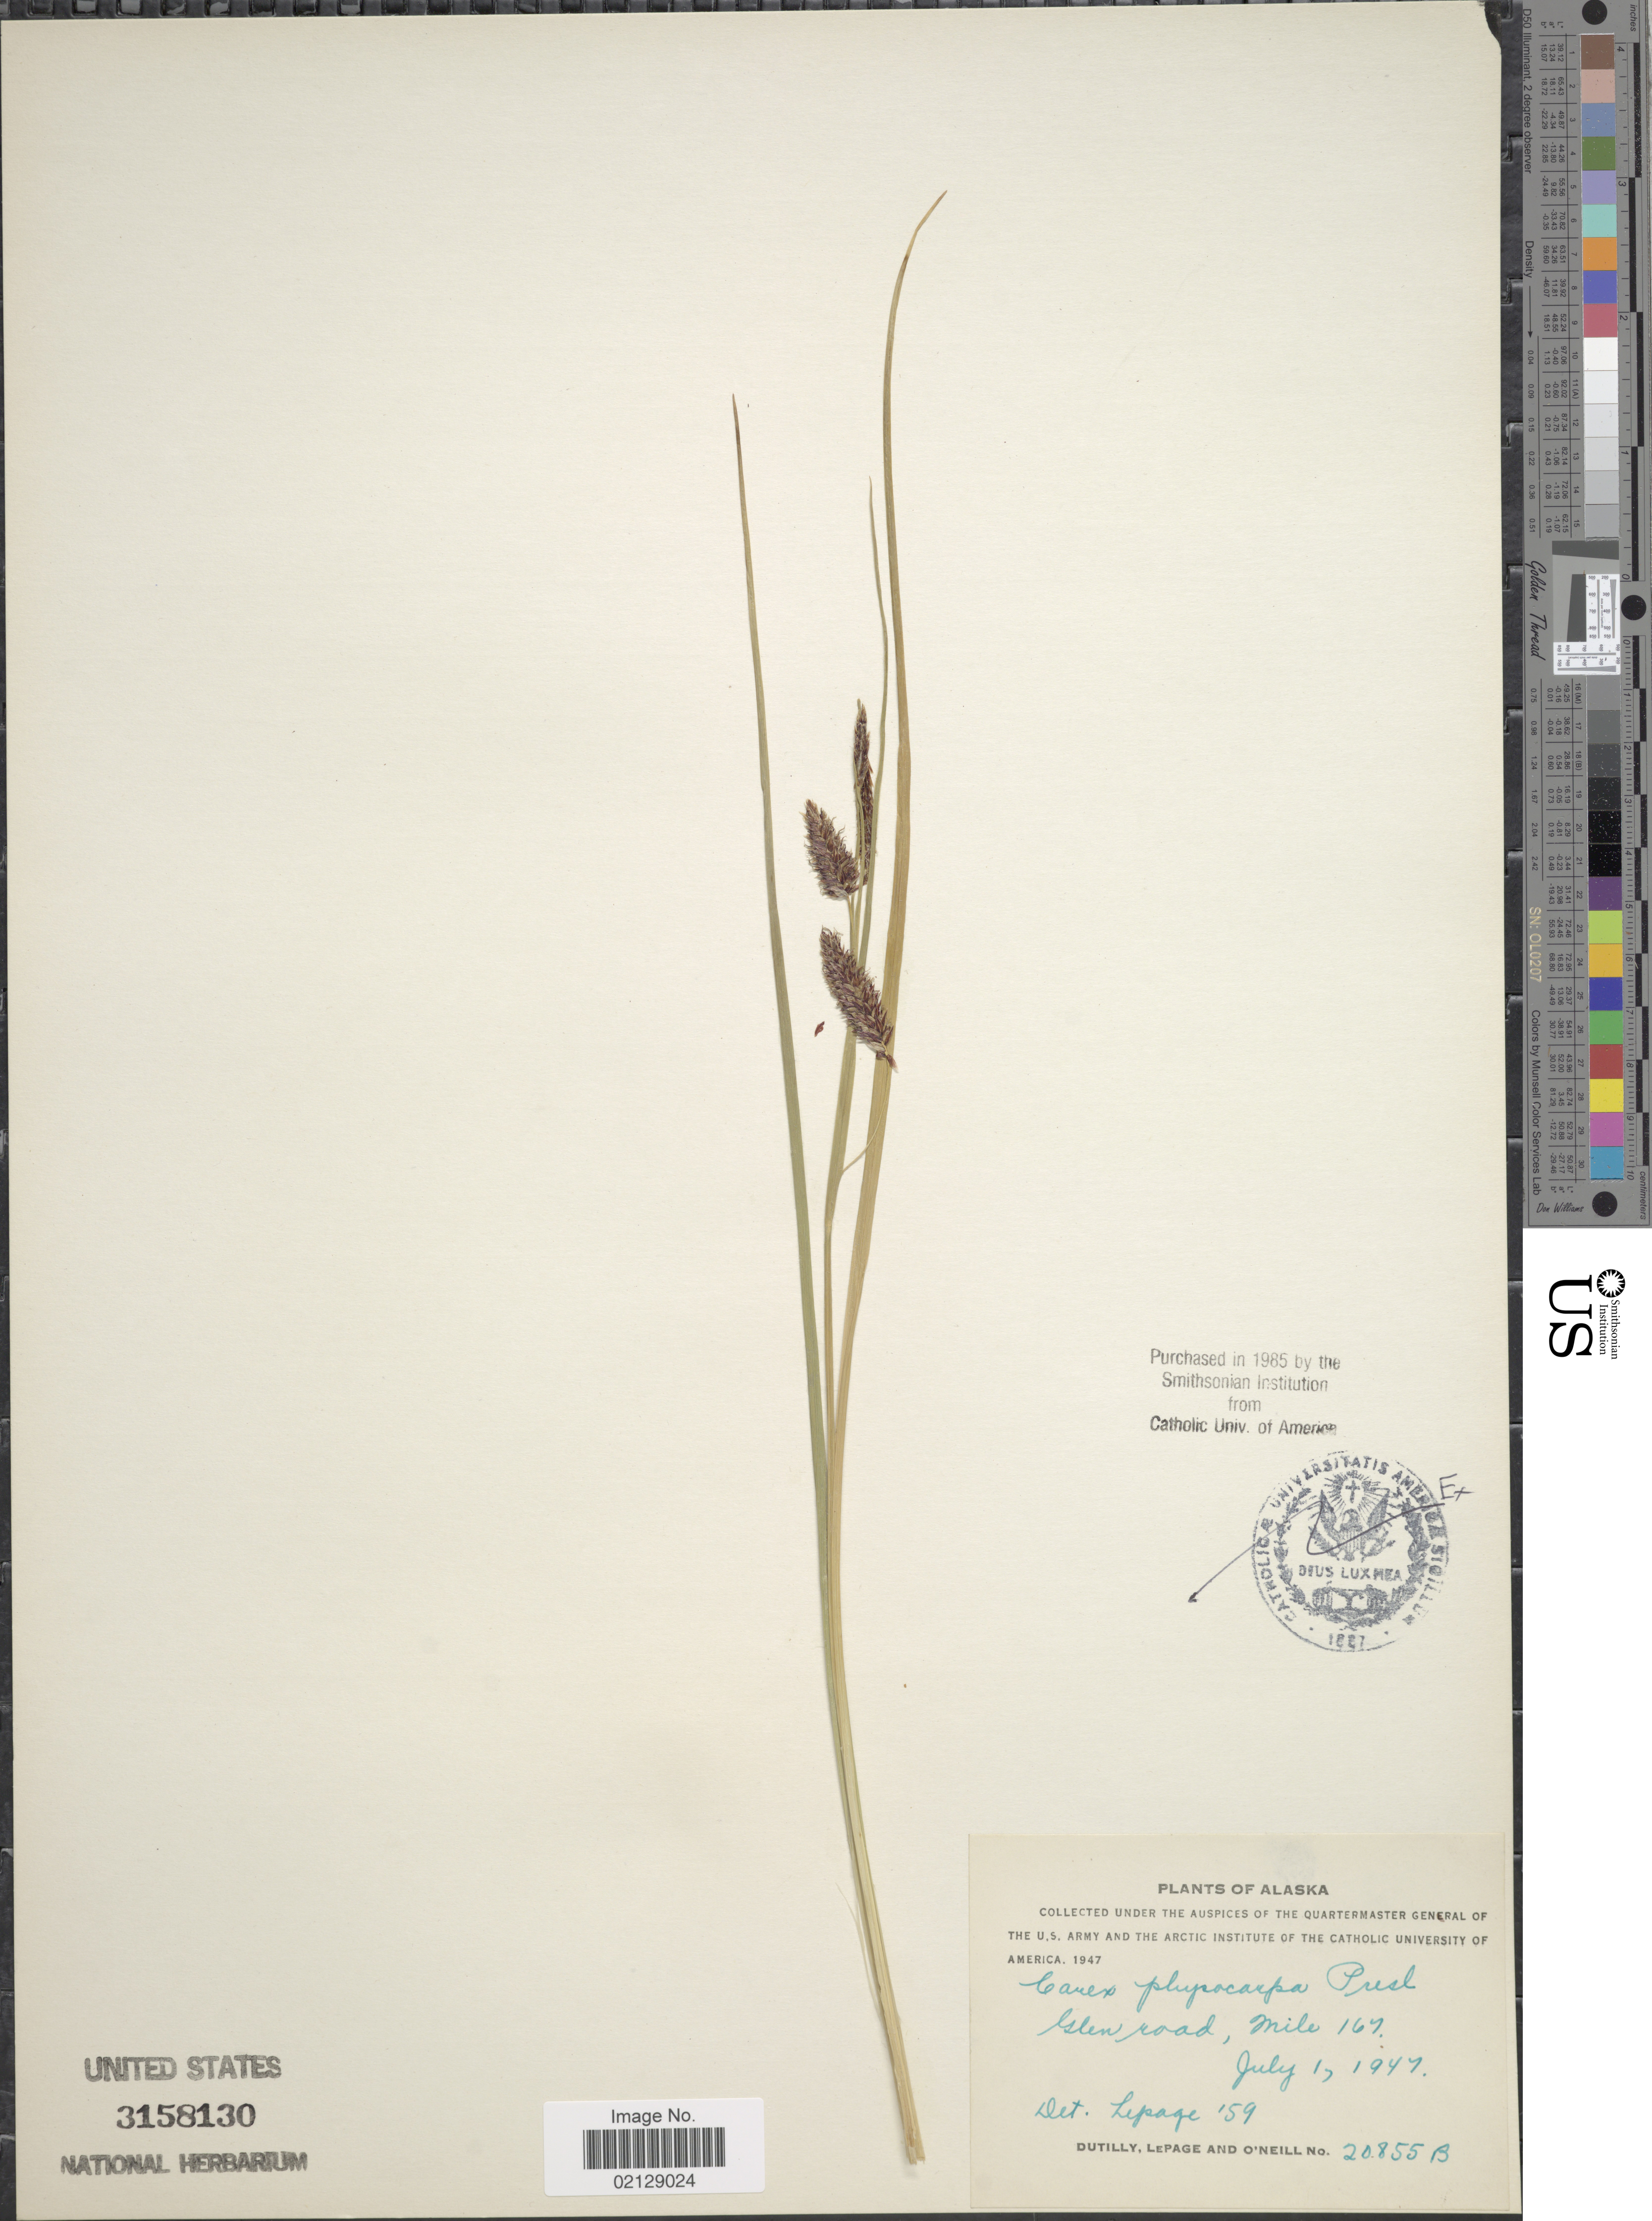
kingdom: Plantae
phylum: Tracheophyta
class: Liliopsida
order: Poales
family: Cyperaceae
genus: Carex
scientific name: Carex saxatilis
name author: L.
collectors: -. Dutilly, -. LePage & O' Neill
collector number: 20855B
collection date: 1947-07-01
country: United States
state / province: Alaska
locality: Glen road, Mile 167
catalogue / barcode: US 3158130